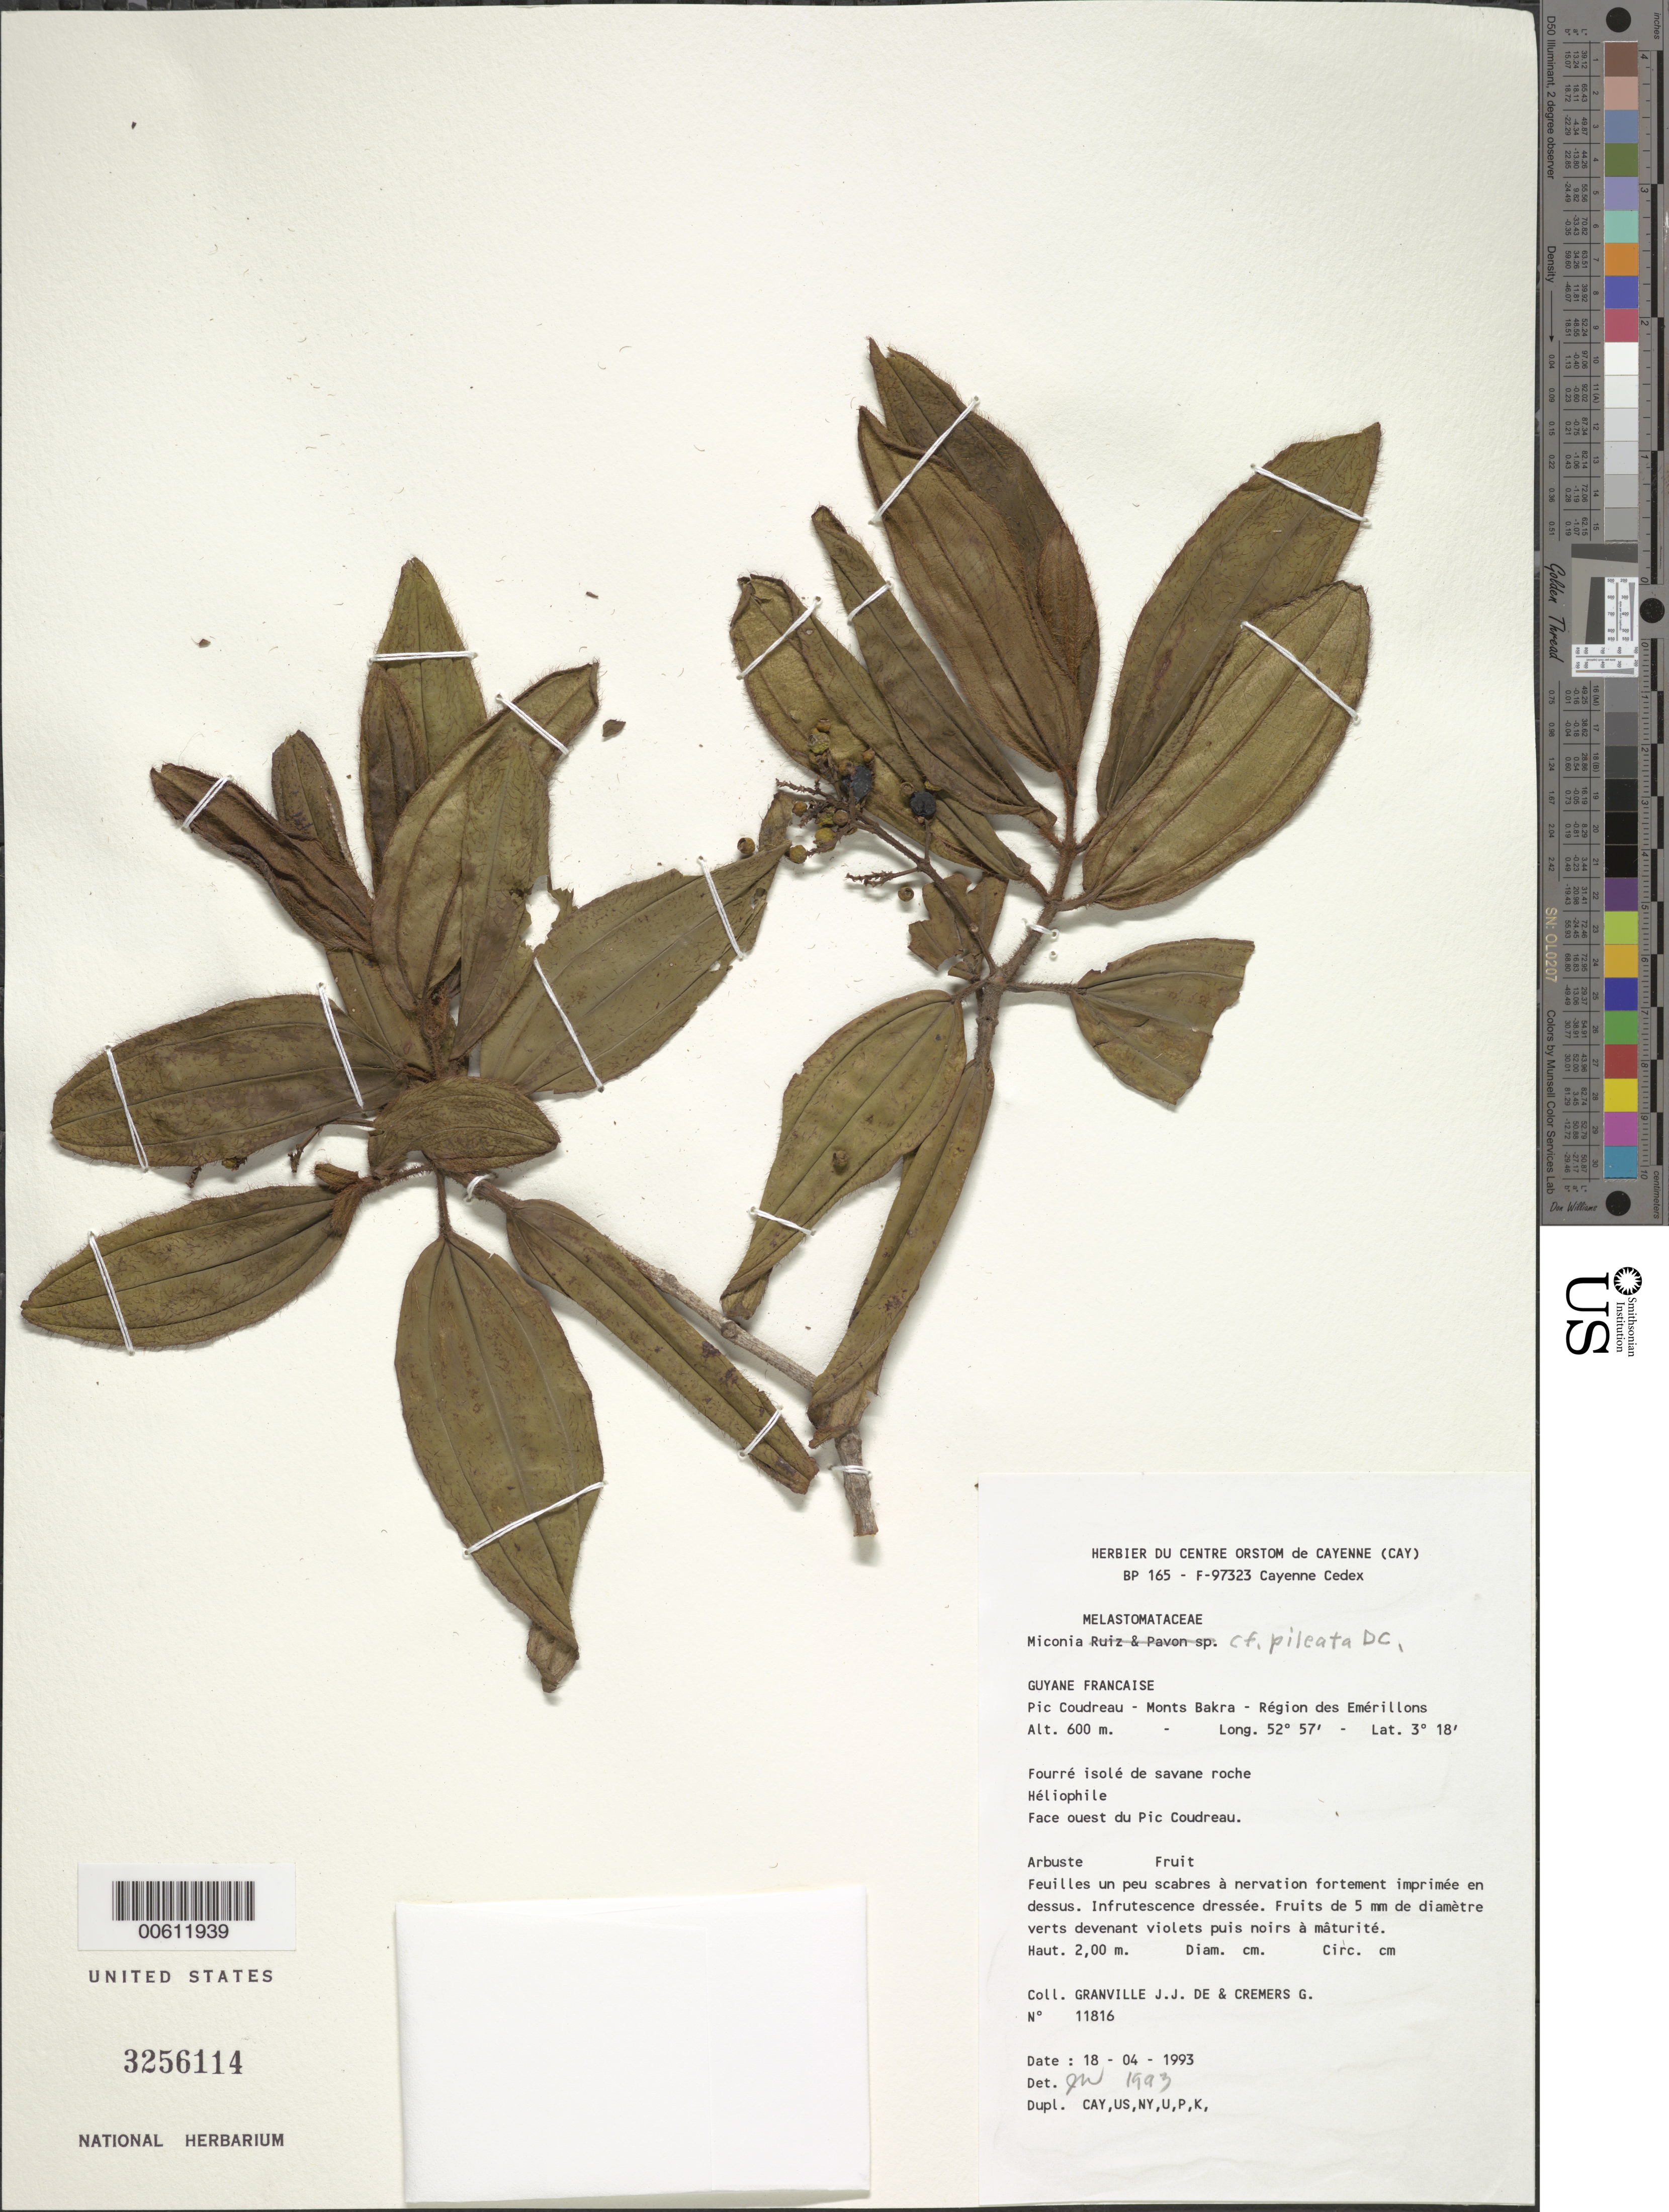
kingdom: Plantae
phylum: Tracheophyta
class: Magnoliopsida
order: Myrtales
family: Melastomataceae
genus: Miconia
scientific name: Miconia pileata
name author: DC.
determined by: Wurdack, John J., (US), US (UNITED STATES)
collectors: J.-J. de Granville & G. Cremers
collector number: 11816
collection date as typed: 18-Apr-93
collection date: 1993-04-18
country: French Guiana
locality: Pic Coudreau, Monts Bakra, région des Emérillons; face ouest du Pic Coudreau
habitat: Fourre isole de savane roche. Heliophile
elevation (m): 600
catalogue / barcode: US 3256114